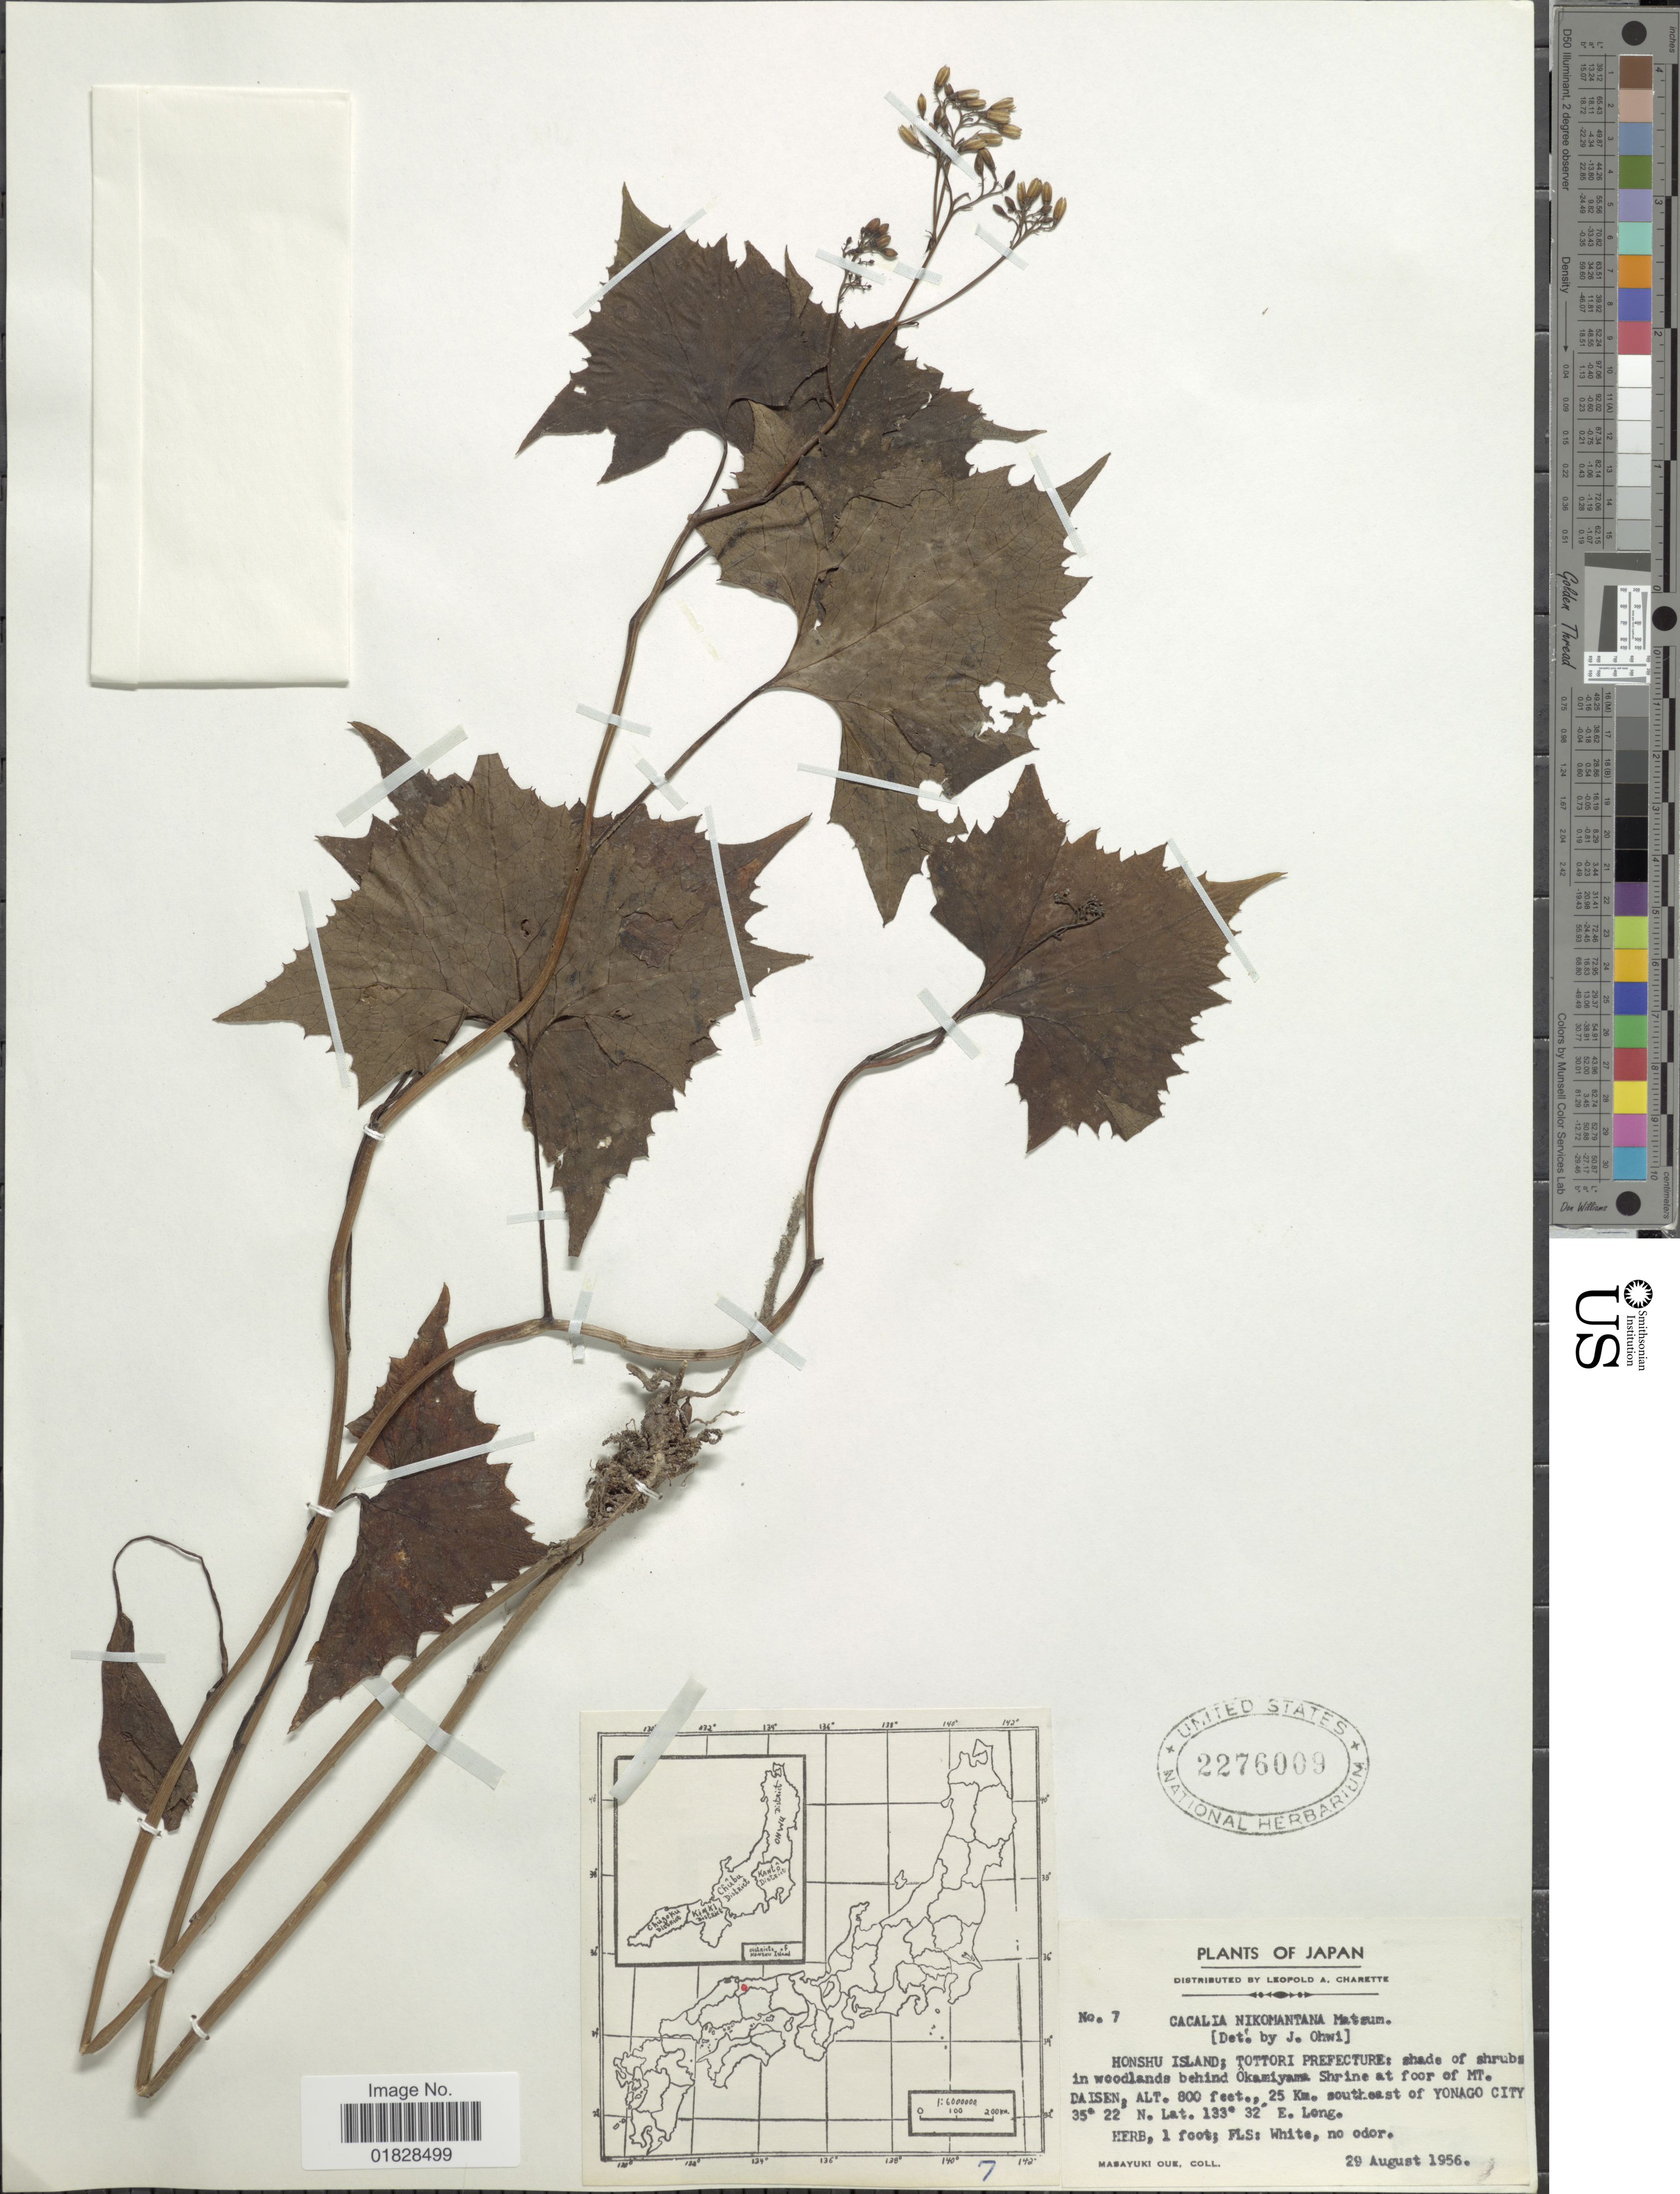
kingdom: Plantae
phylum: Tracheophyta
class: Magnoliopsida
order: Asterales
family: Asteraceae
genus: Parasenecio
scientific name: Parasenecio nikomontanus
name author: (Matsum.) H. Koyama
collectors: M. Oue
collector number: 7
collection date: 1956-08-29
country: Japan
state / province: Tottori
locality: Honshu Island: Tottori Prefecture: shade of shrubs in woodlands behind Okamiyama Shrine at foot of Mt. Daisen, 25 Km. southeast of Yonago City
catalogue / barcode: US 2276009